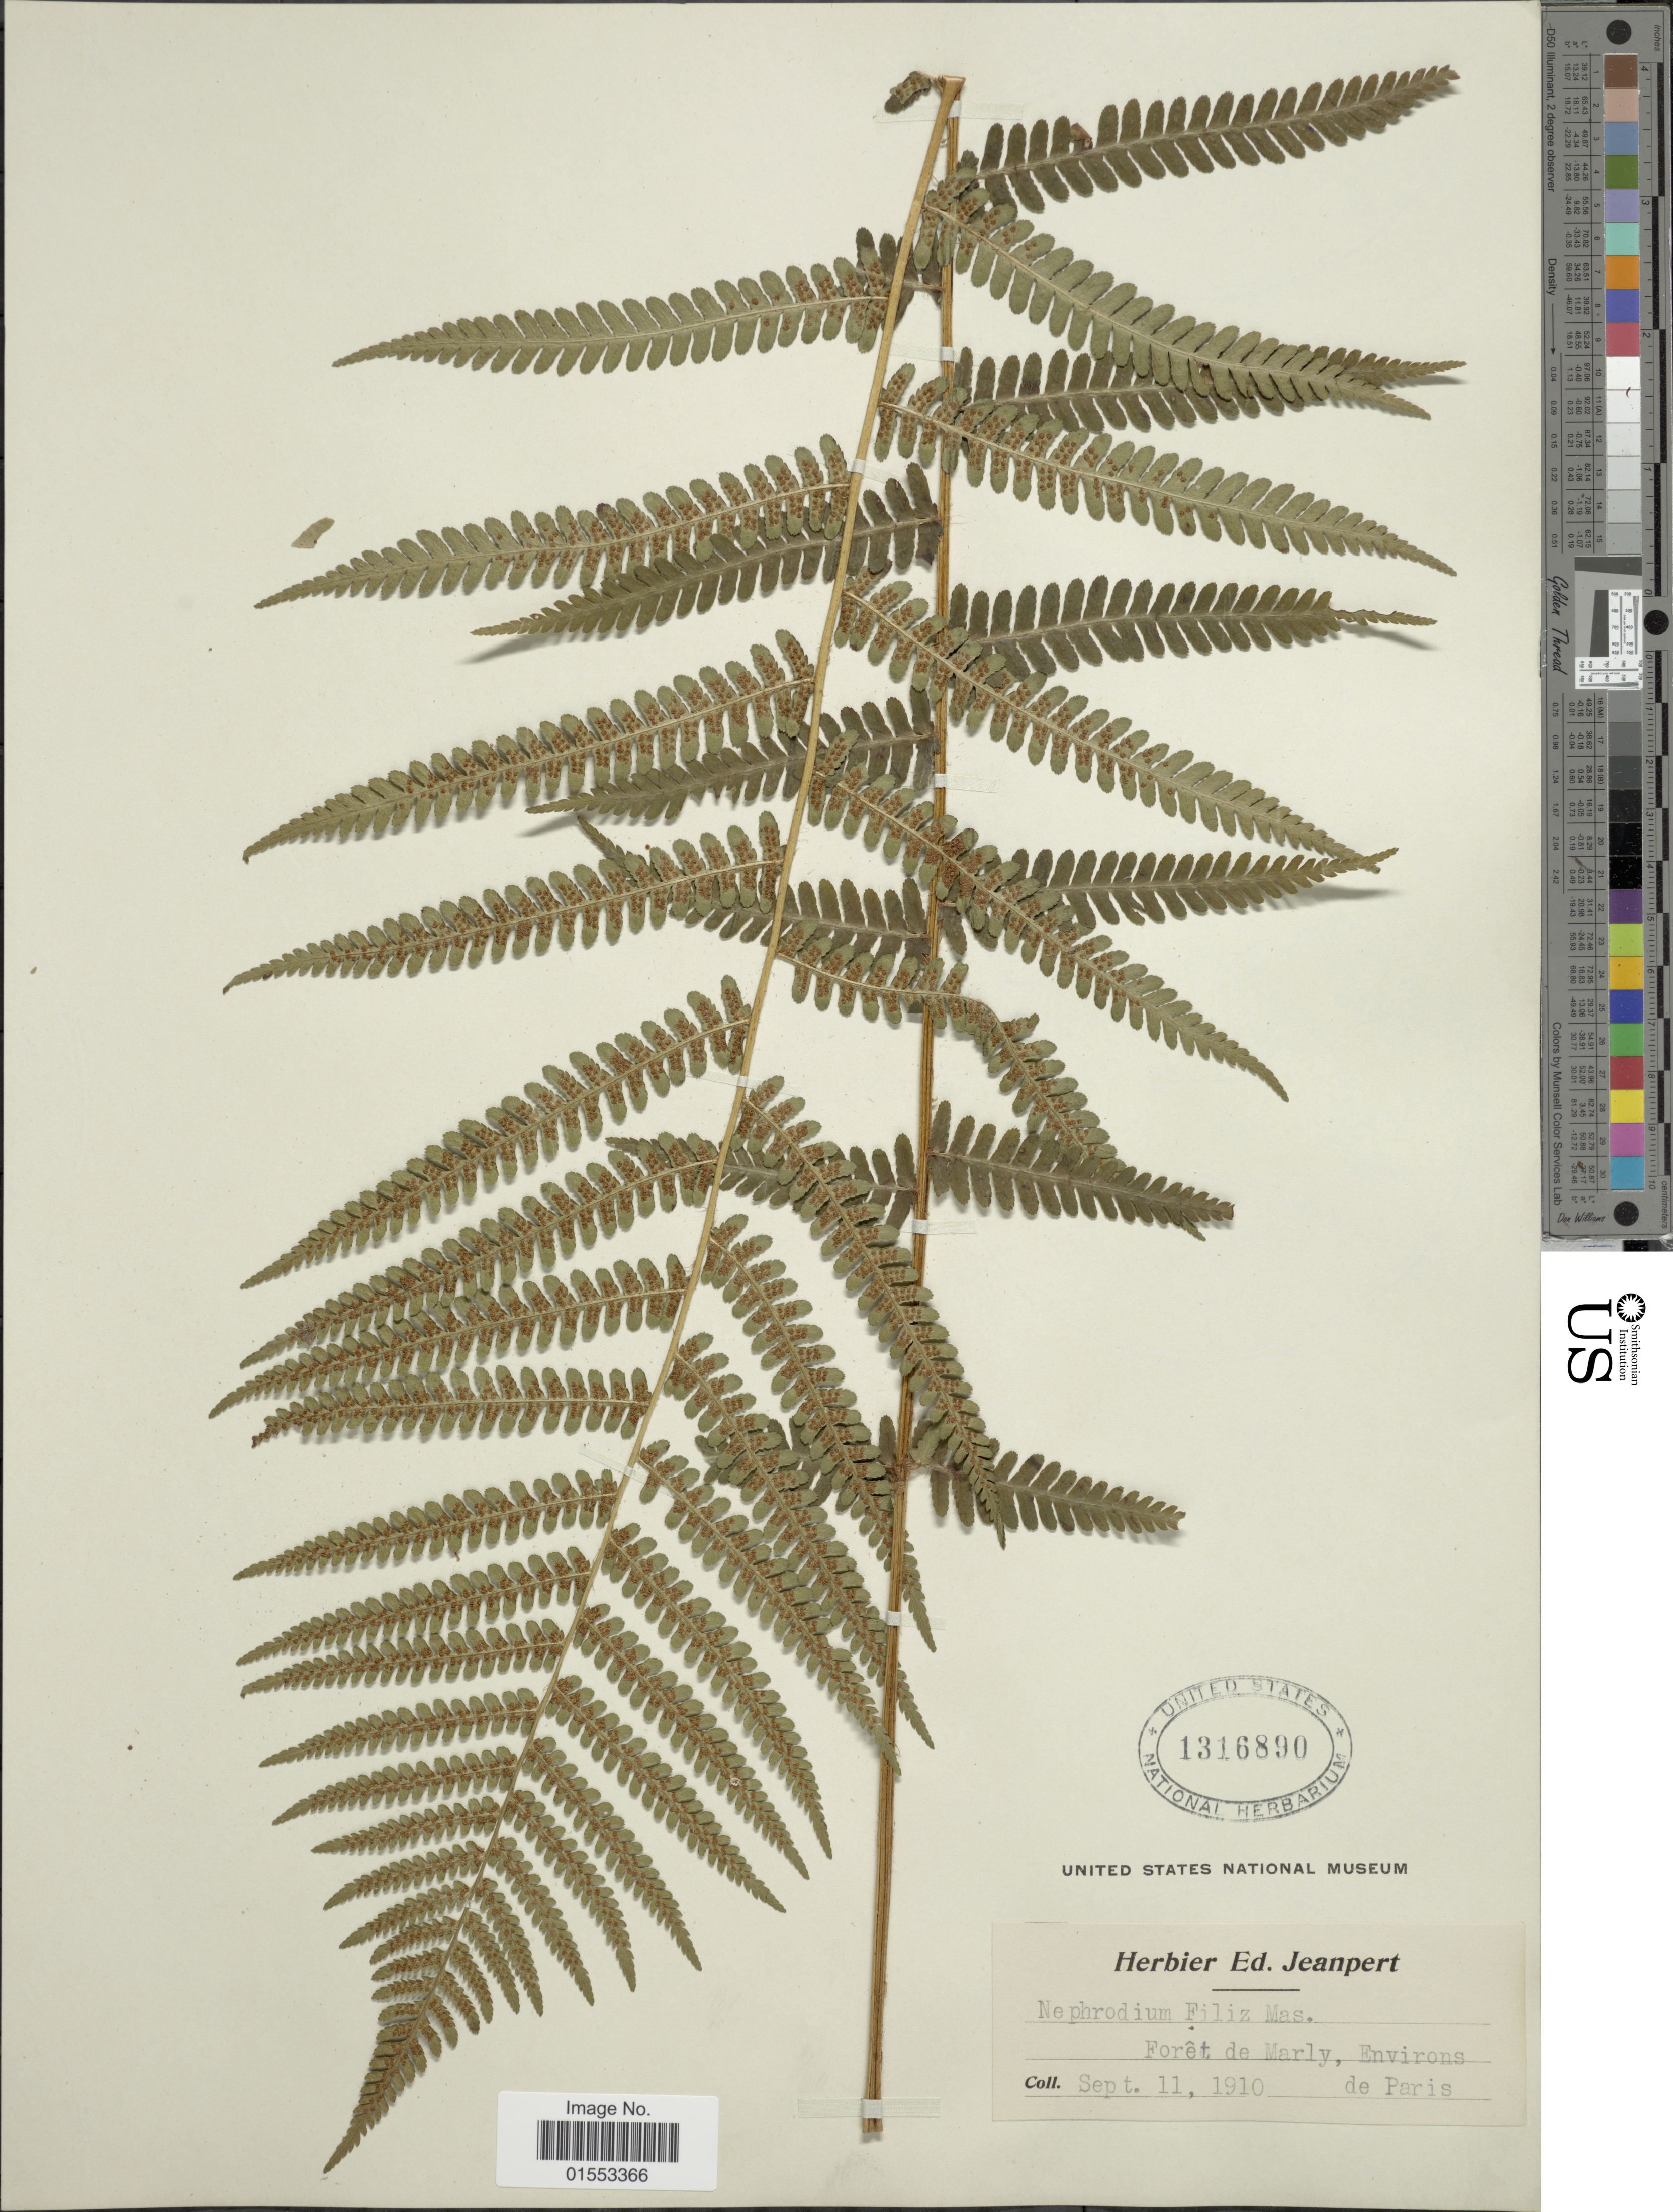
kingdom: Plantae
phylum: Tracheophyta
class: Polypodiopsida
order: Polypodiales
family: Dryopteridaceae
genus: Dryopteris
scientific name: Dryopteris filix-mas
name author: (L.) Schott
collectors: ex herb. Ed. Jeanpert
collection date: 1910-09-11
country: France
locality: Foret de Marly, Environs de Paris,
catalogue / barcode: US 1316890